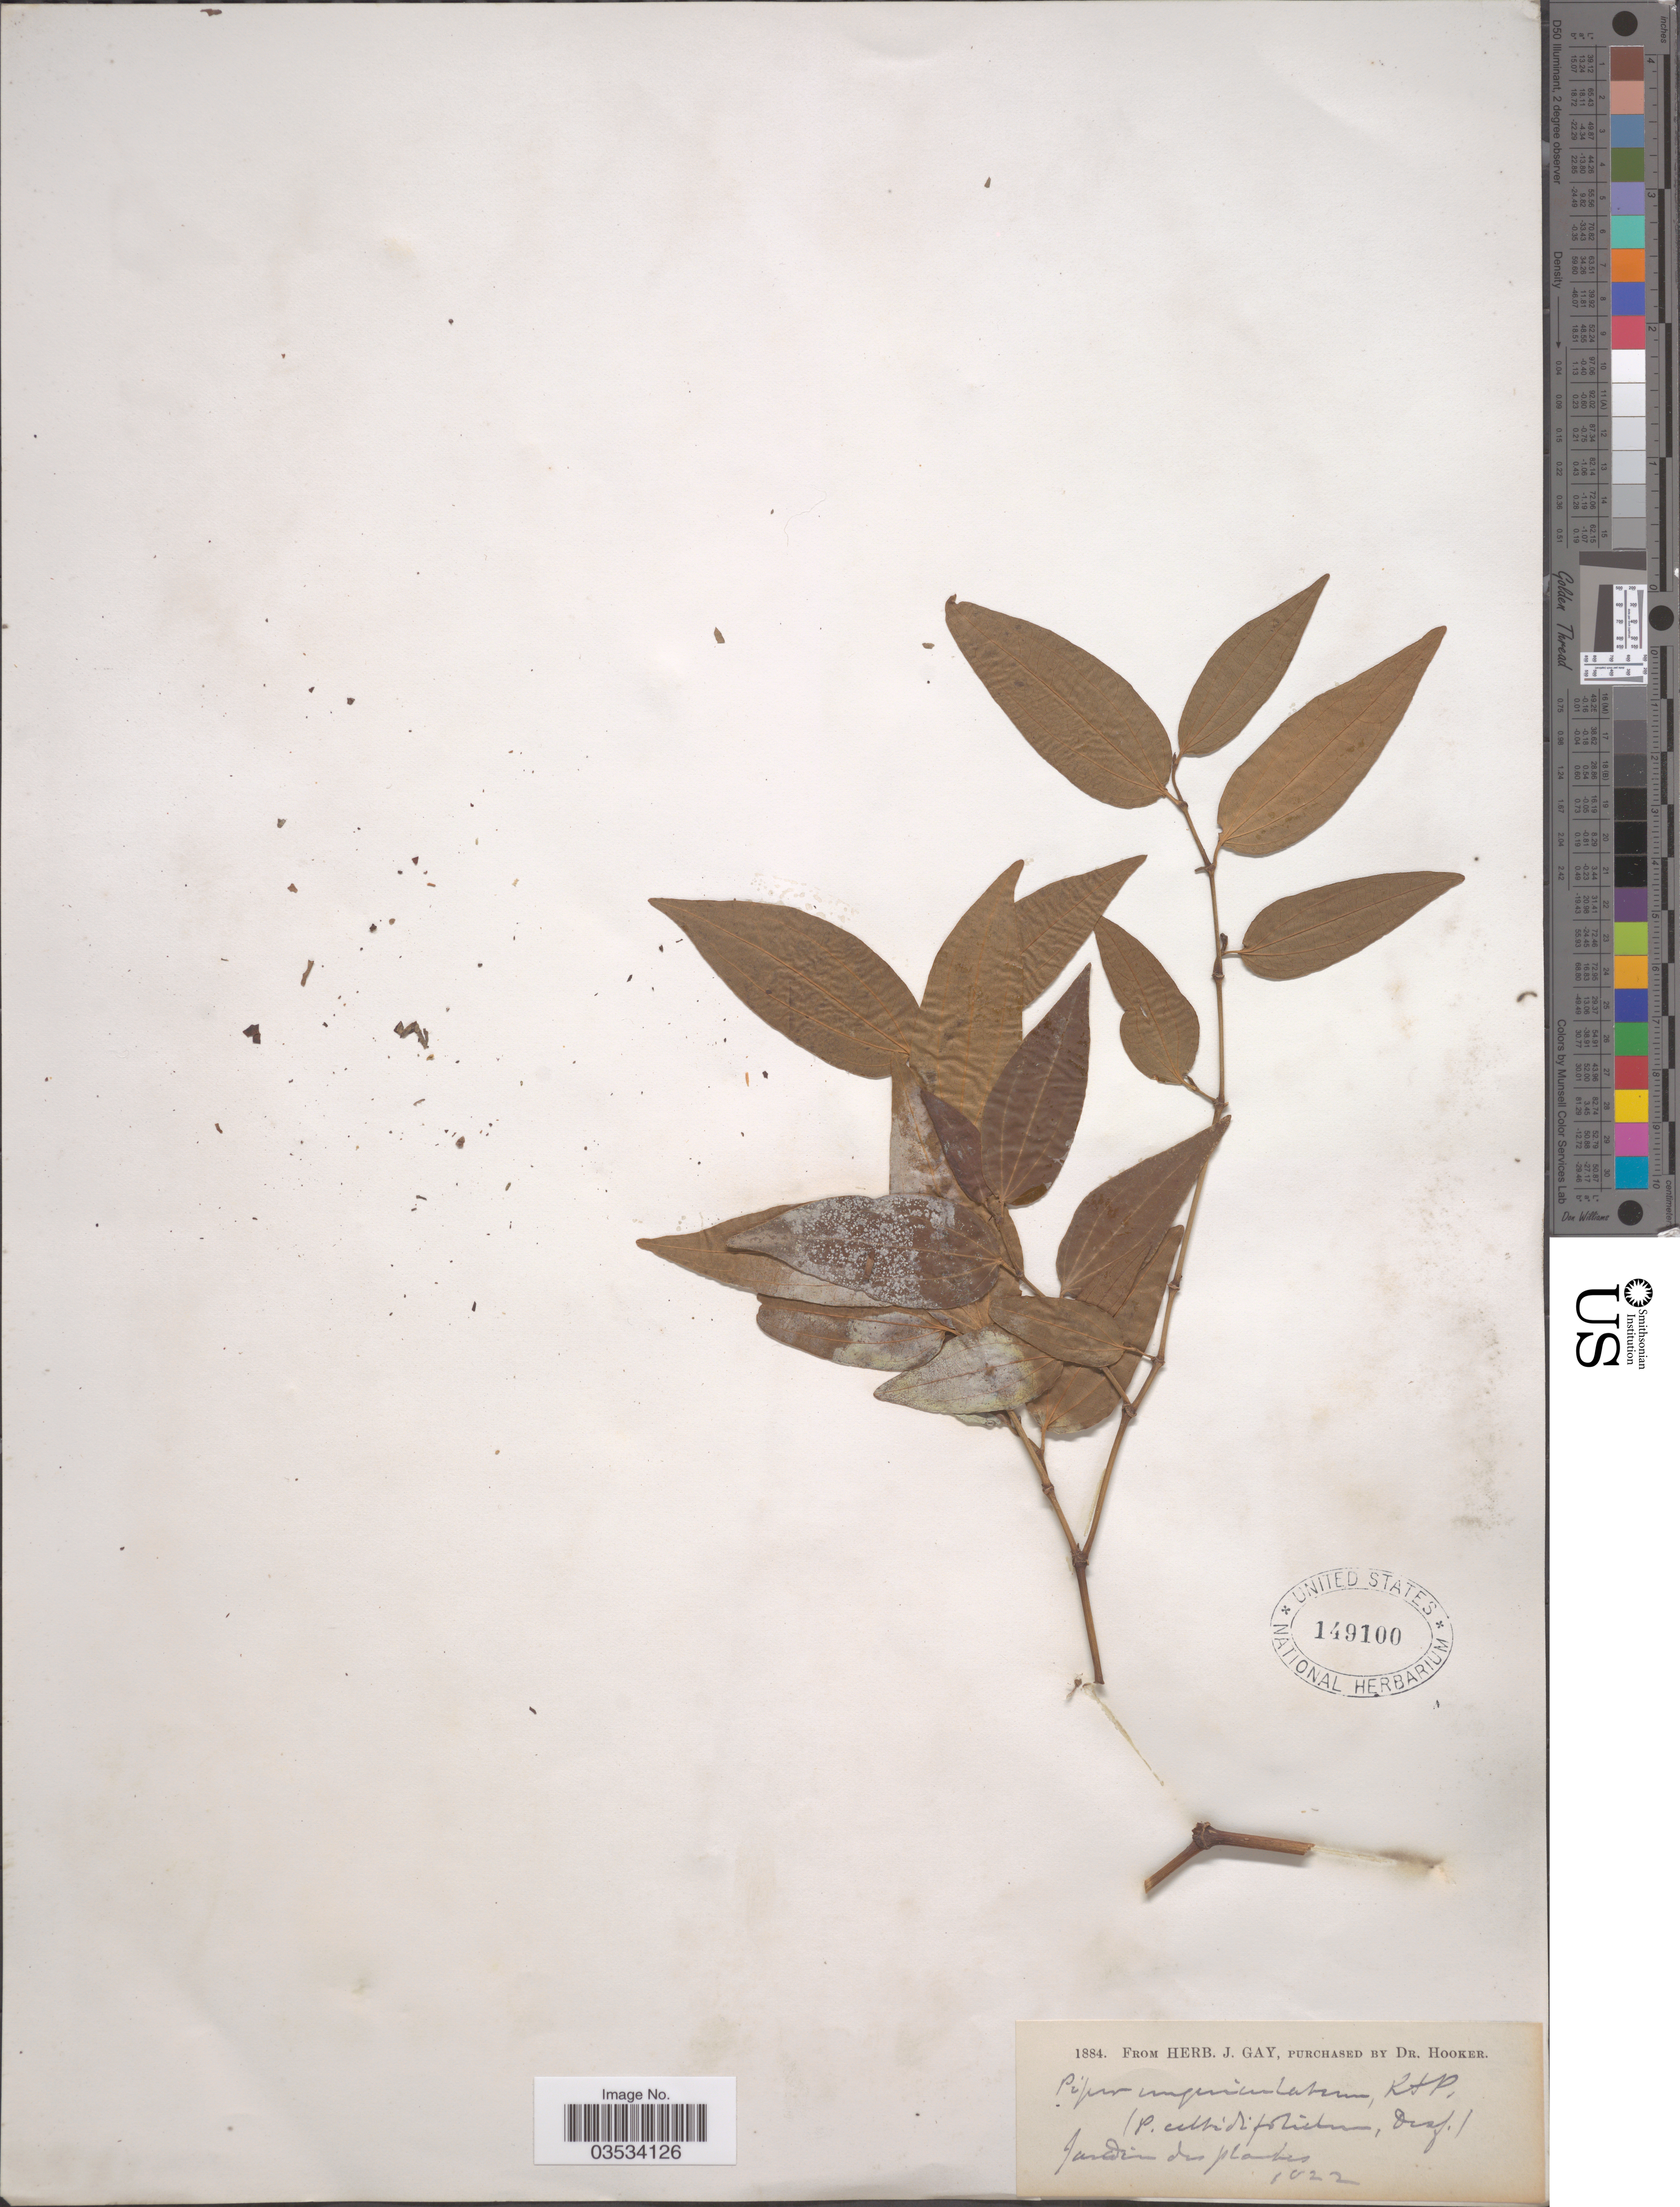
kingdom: Plantae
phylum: Tracheophyta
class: Magnoliopsida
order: Piperales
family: Piperaceae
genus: Piper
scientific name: Piper sp.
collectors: ex herb. J. Gay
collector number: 1022*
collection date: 1884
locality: Jardin du plantes. [interpreted]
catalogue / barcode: US 149100